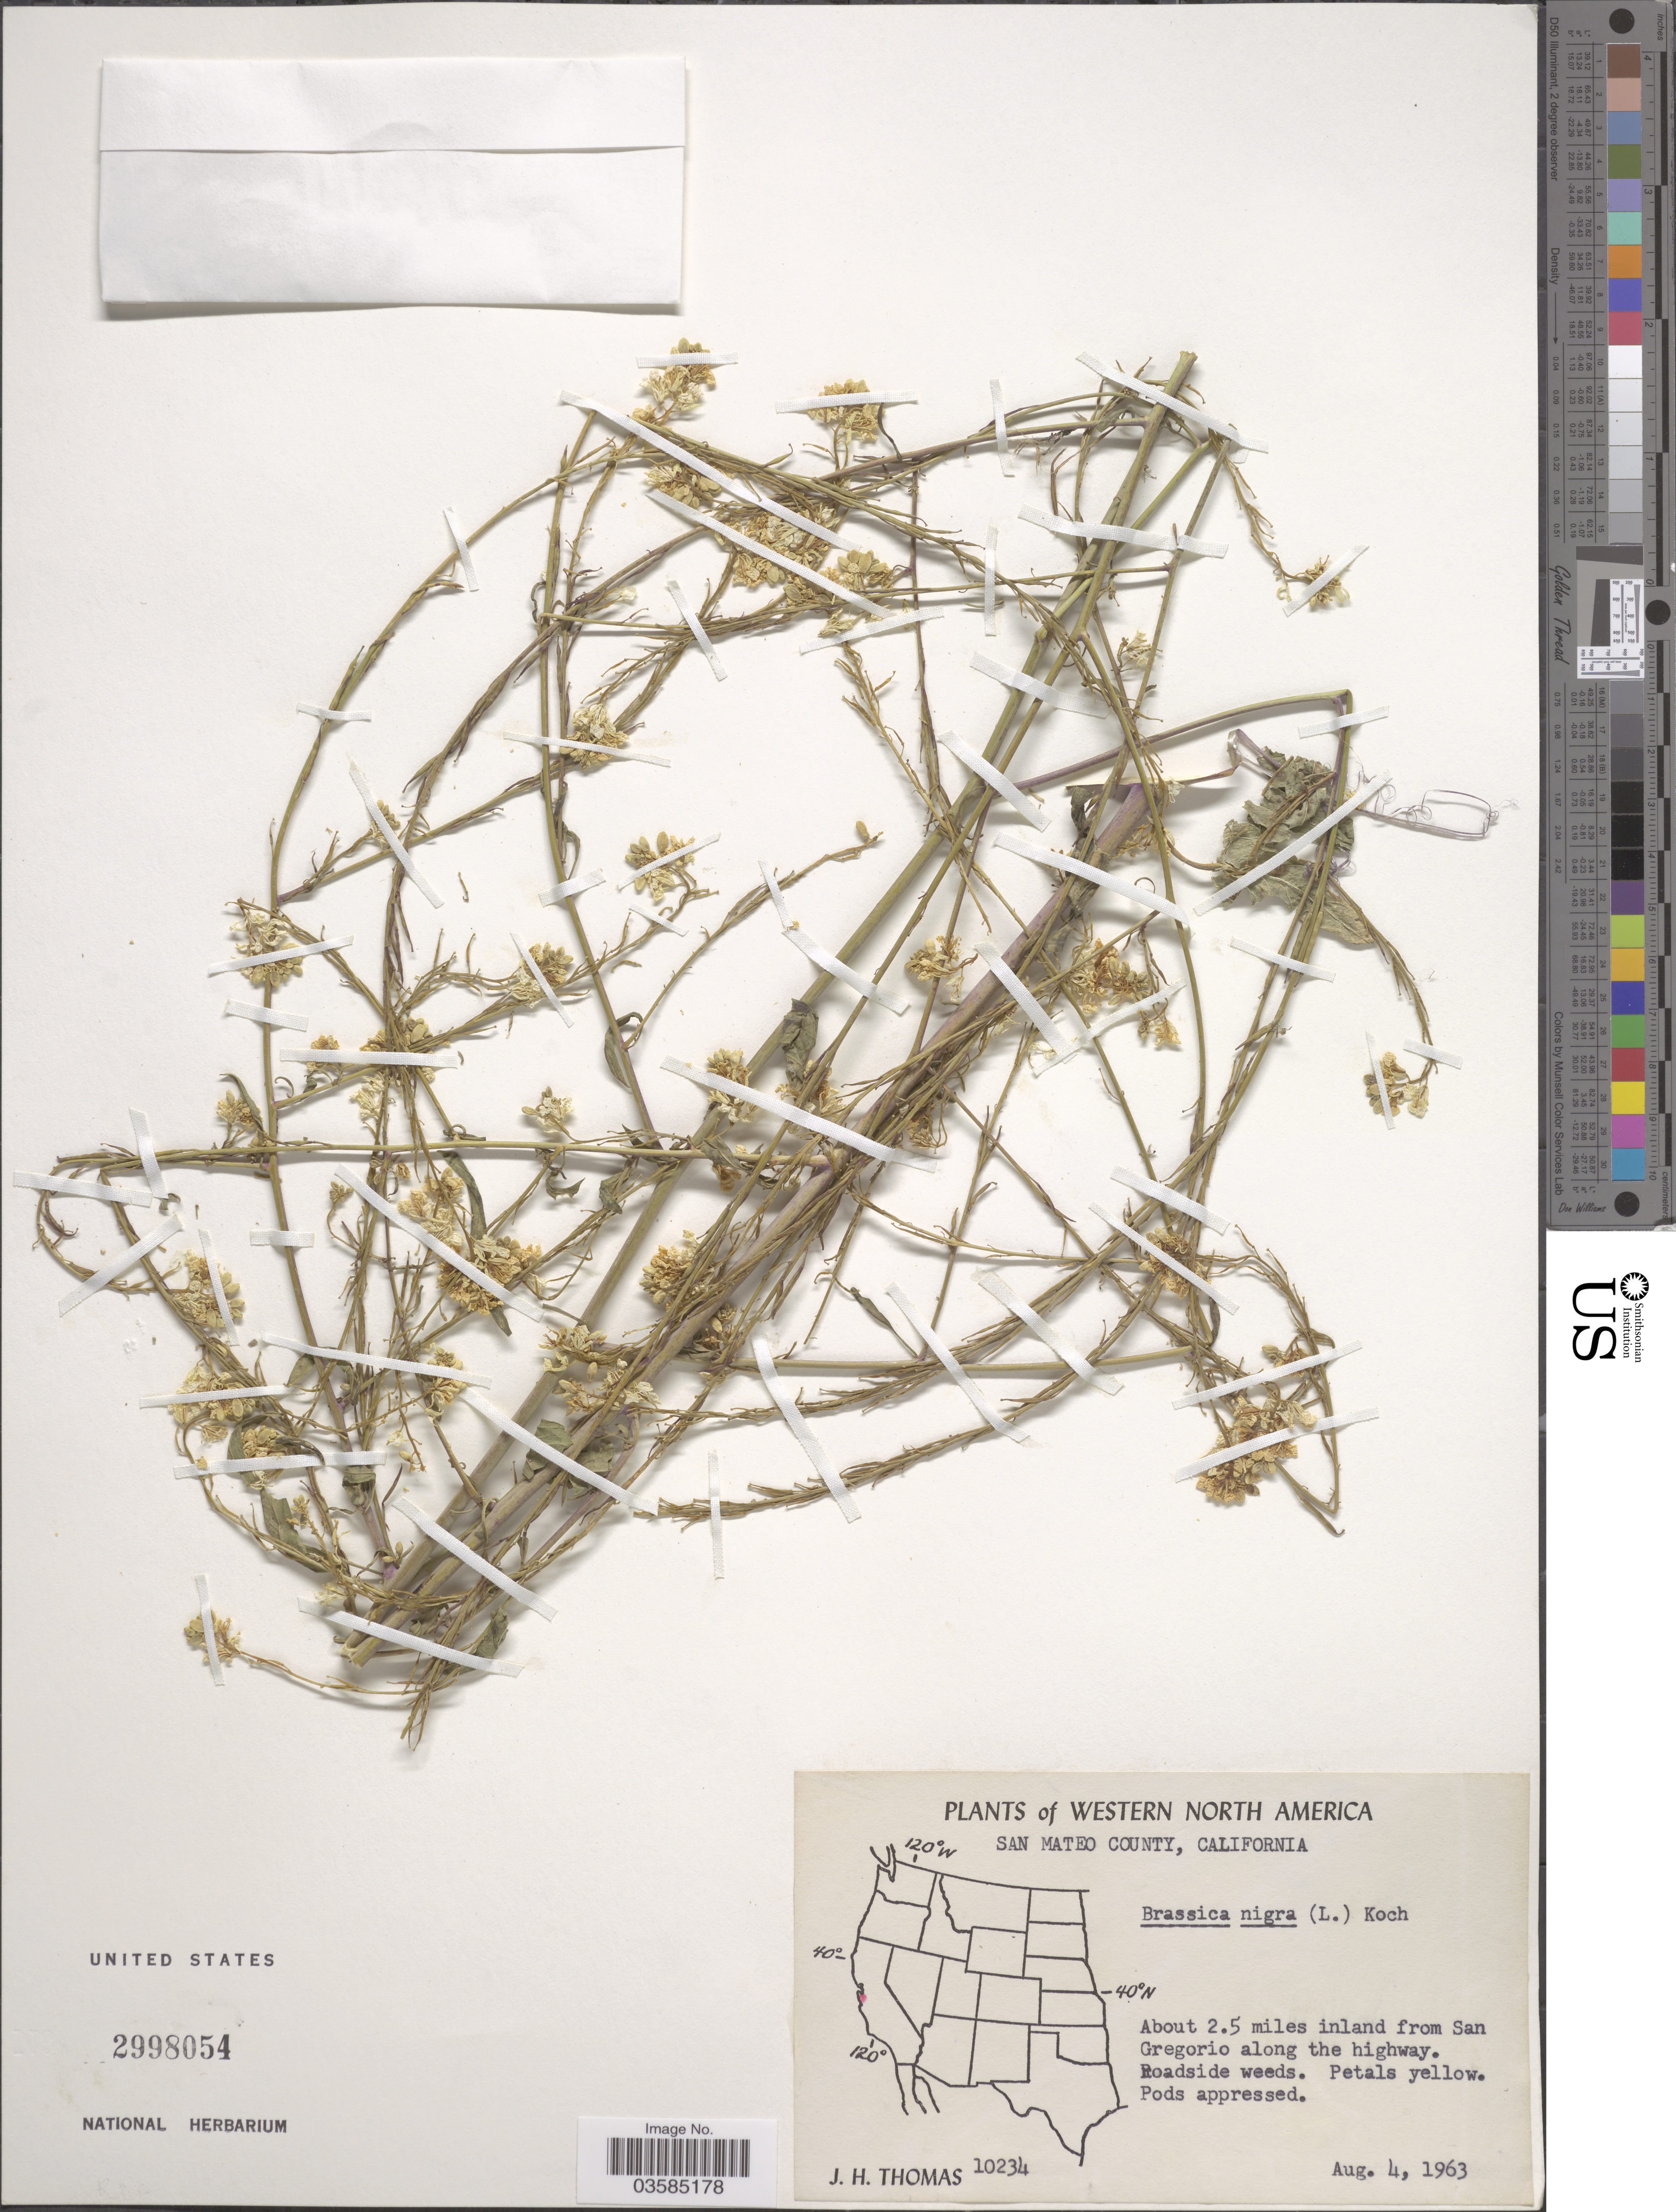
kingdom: Plantae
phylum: Tracheophyta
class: Magnoliopsida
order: Brassicales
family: Brassicaceae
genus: Brassica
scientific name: Brassica nigra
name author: (L.) W.D.J. Koch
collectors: J. H. Thomas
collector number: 10234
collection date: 1963-08-04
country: United States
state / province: California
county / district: San Mateo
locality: Western North America. San Mateo County. About 2.5 miles inland from San Gregorio along the highway.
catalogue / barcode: US 2998054